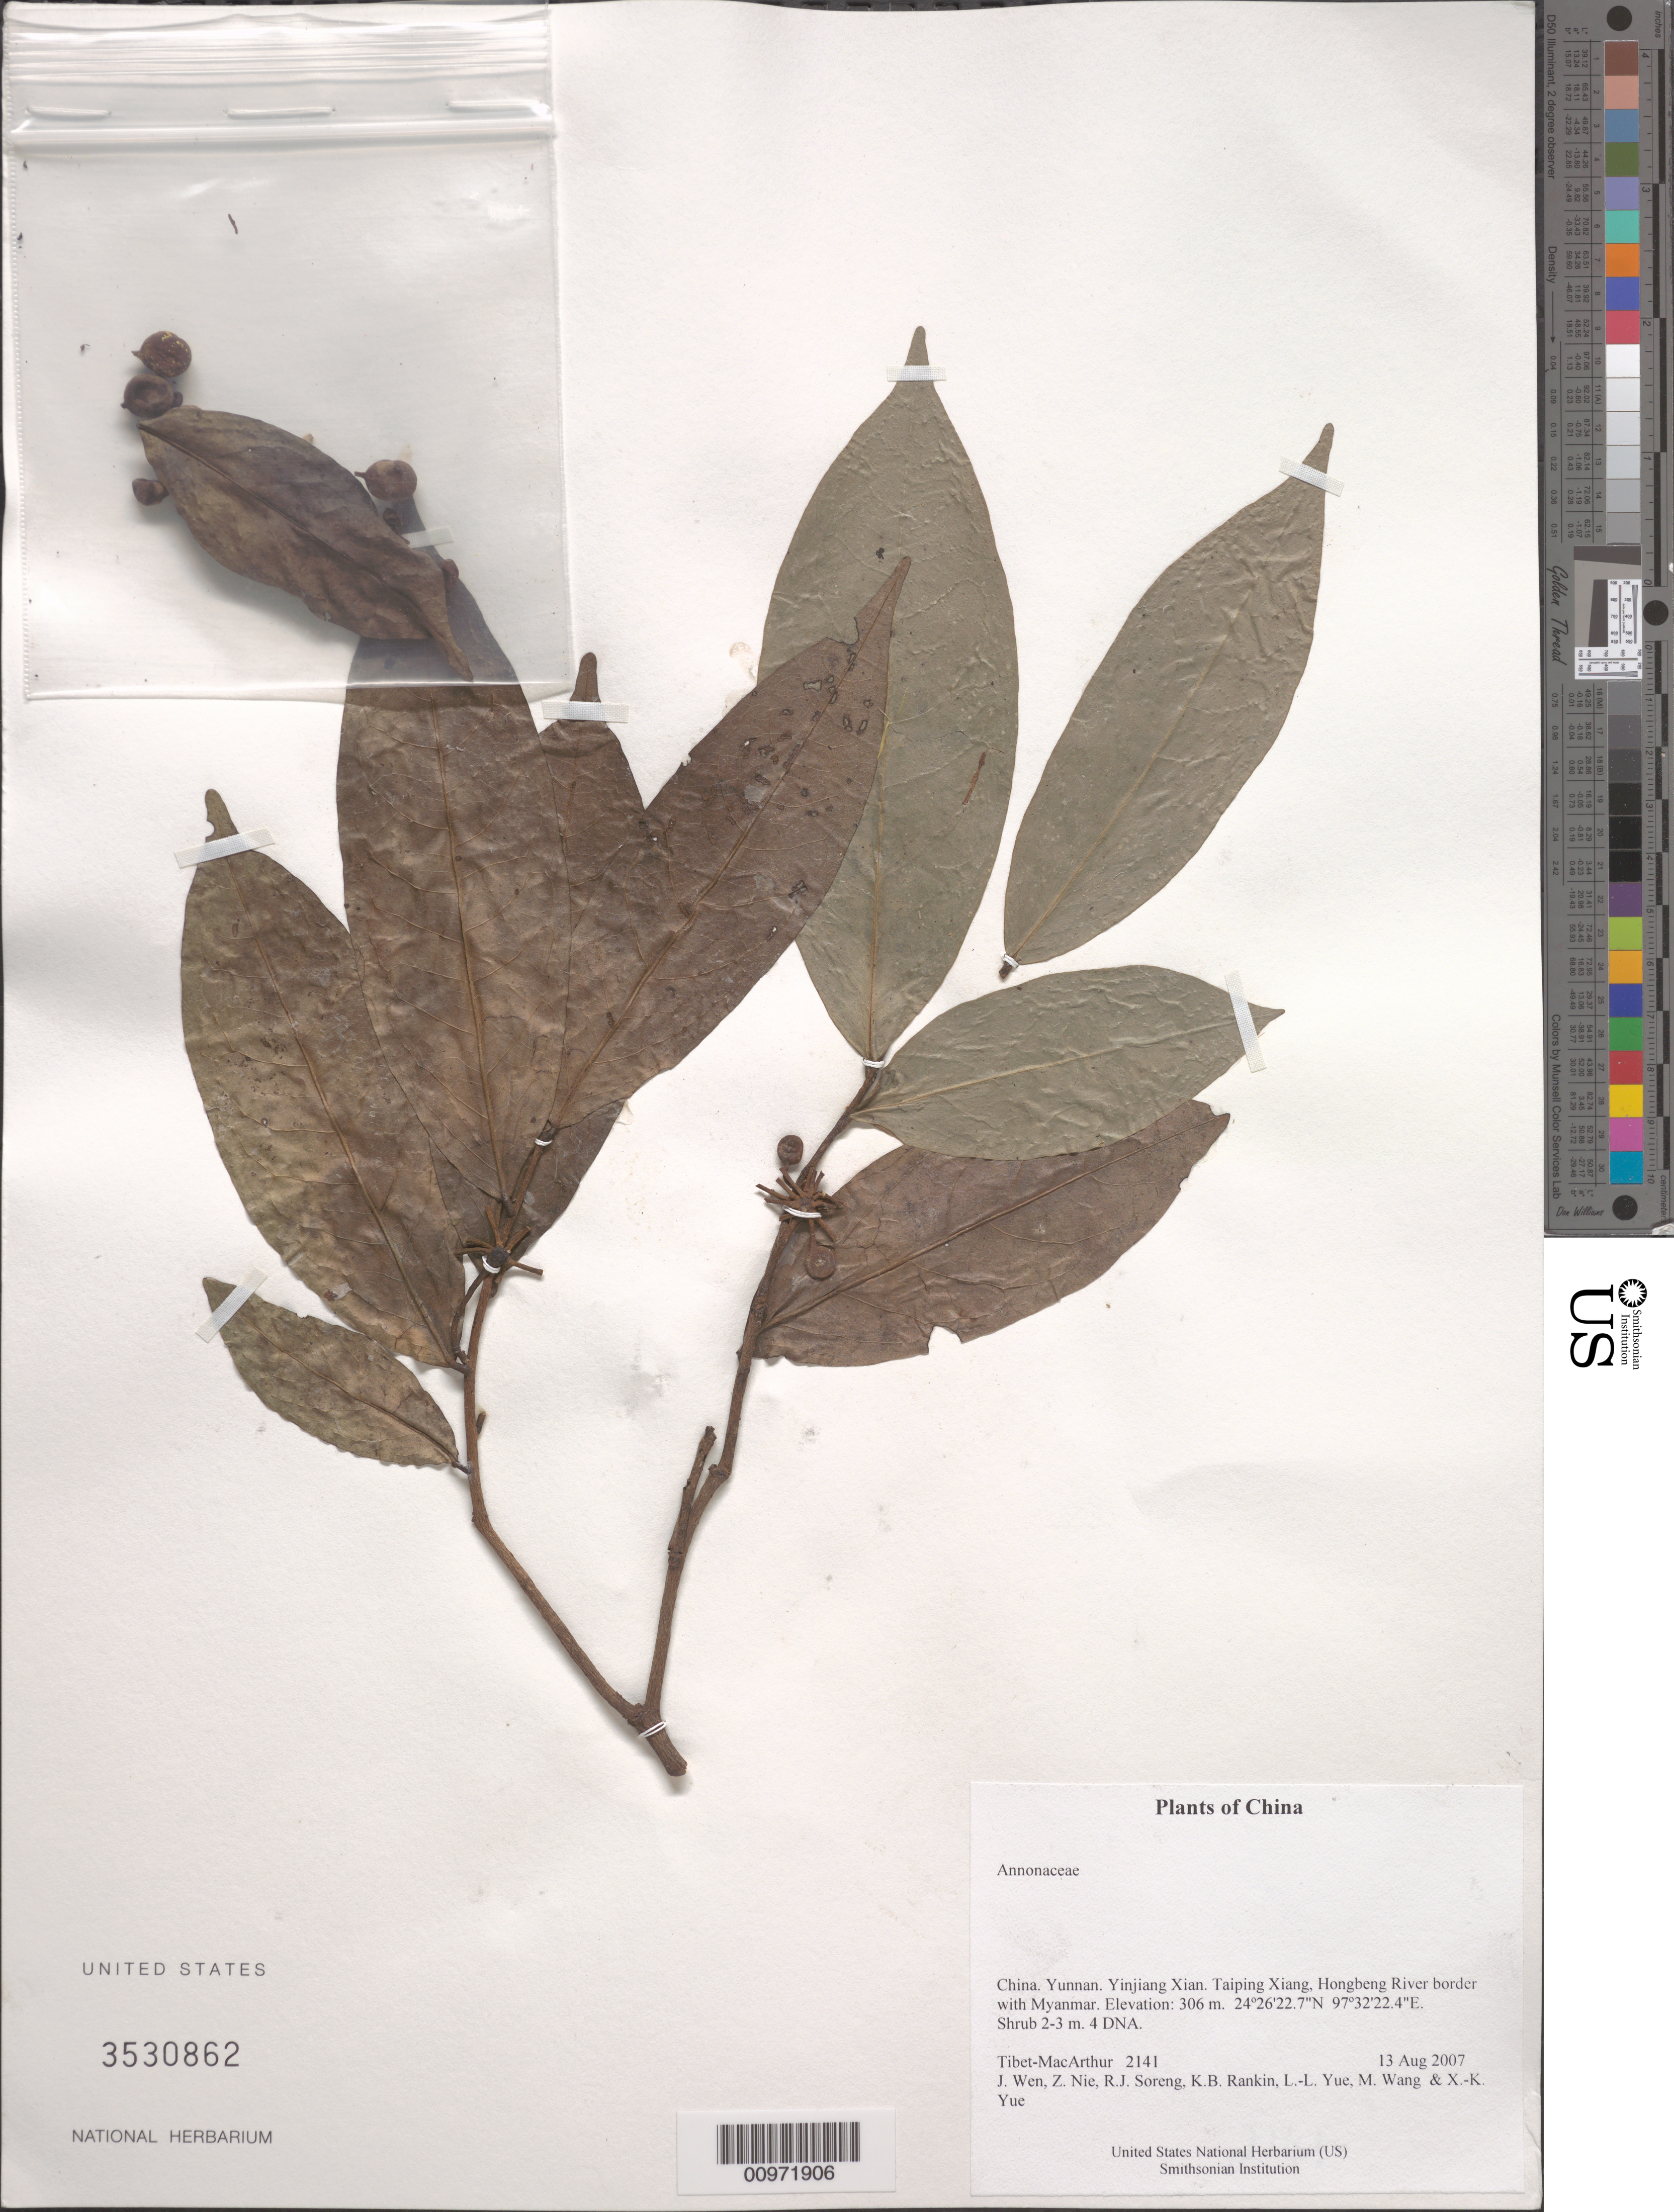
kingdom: Plantae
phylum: Tracheophyta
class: Magnoliopsida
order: Magnoliales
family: Annonaceae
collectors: Tibet-MacArthur, J. Wen, Z. Nie, R. J. Soreng, K. Rankin, L. Yue, M. Wang & X. Yue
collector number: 2141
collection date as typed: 13 Aug 2007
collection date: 2007-08-13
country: China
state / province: Yunnan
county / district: Yinjiang Xian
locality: Taiping Xiang, Hongbeng River border with Myanmar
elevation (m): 306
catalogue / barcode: US 3530862